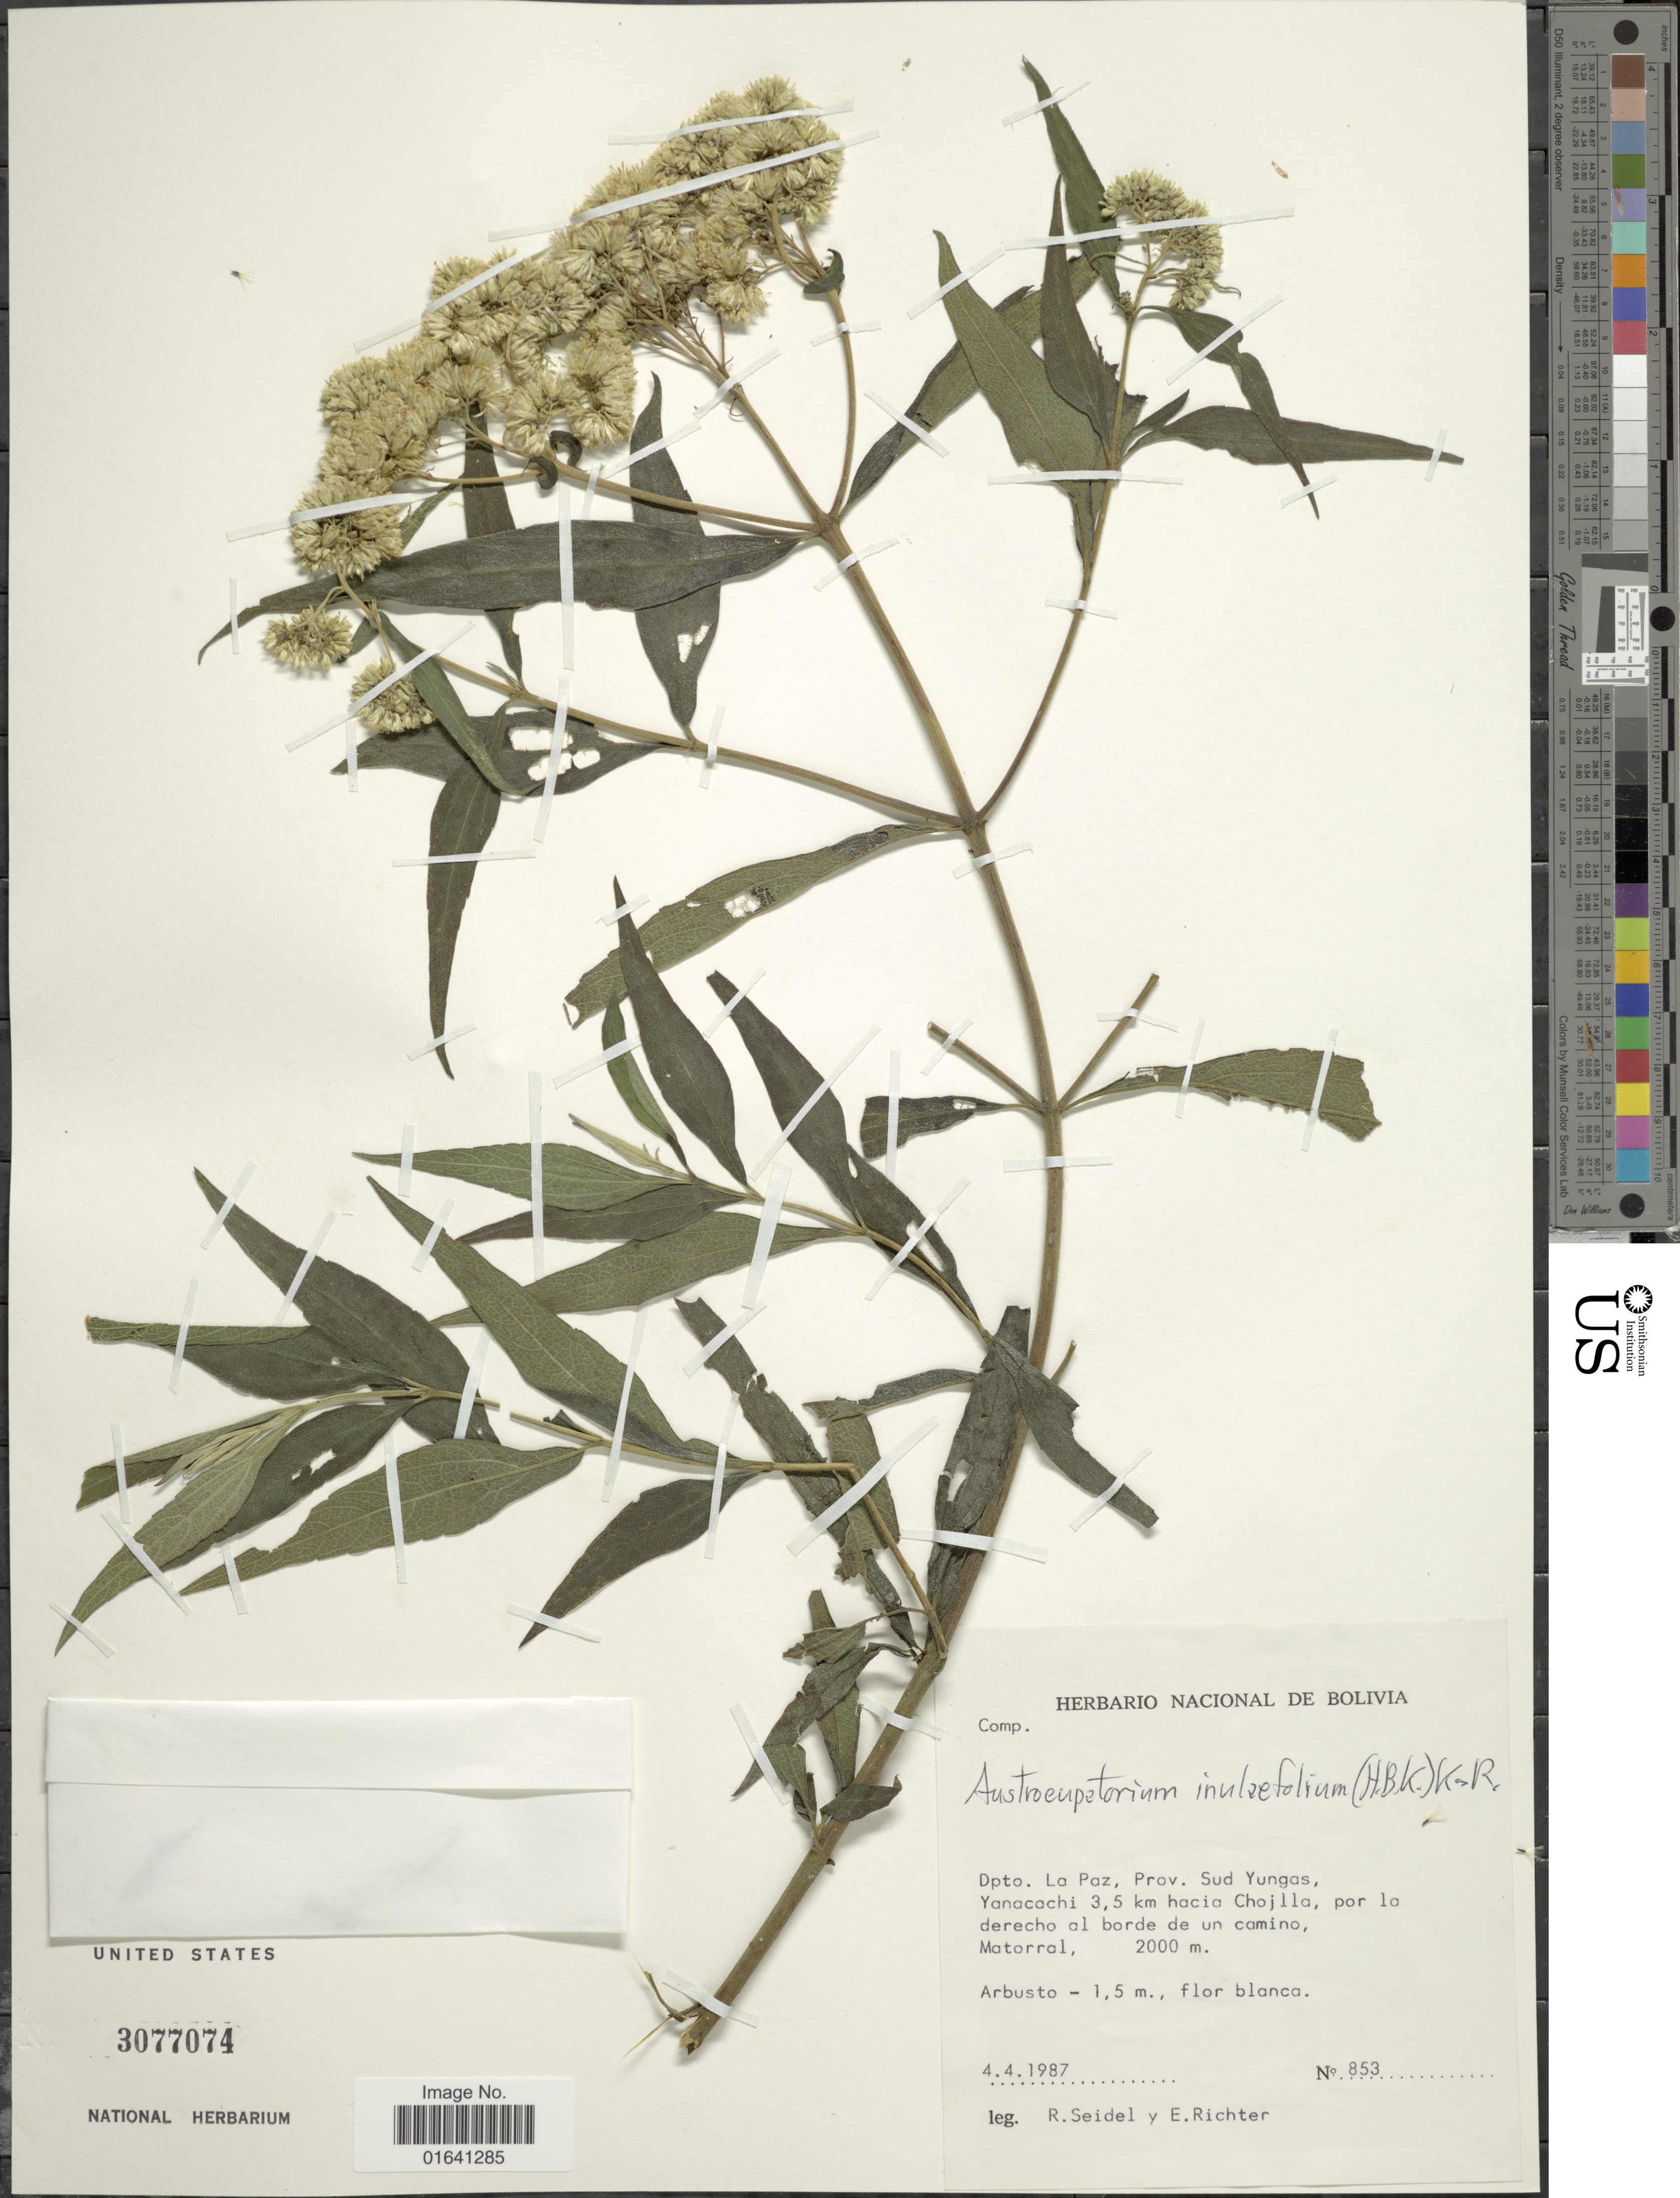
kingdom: Plantae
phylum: Tracheophyta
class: Magnoliopsida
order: Asterales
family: Asteraceae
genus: Austroeupatorium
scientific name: Austroeupatorium inulaefolium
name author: (Kunth) R.M. King & H. Rob.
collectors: R. Seidel & E. Richter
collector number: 853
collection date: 1987-04-04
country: Bolivia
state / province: La Paz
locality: Dpto. La Paz, Prov. Sud Yungas, Yanacachi 3,5 km hacia Chojlla, por la derecho al borde de un camino, Matorral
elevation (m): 2000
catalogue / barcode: US 3077074